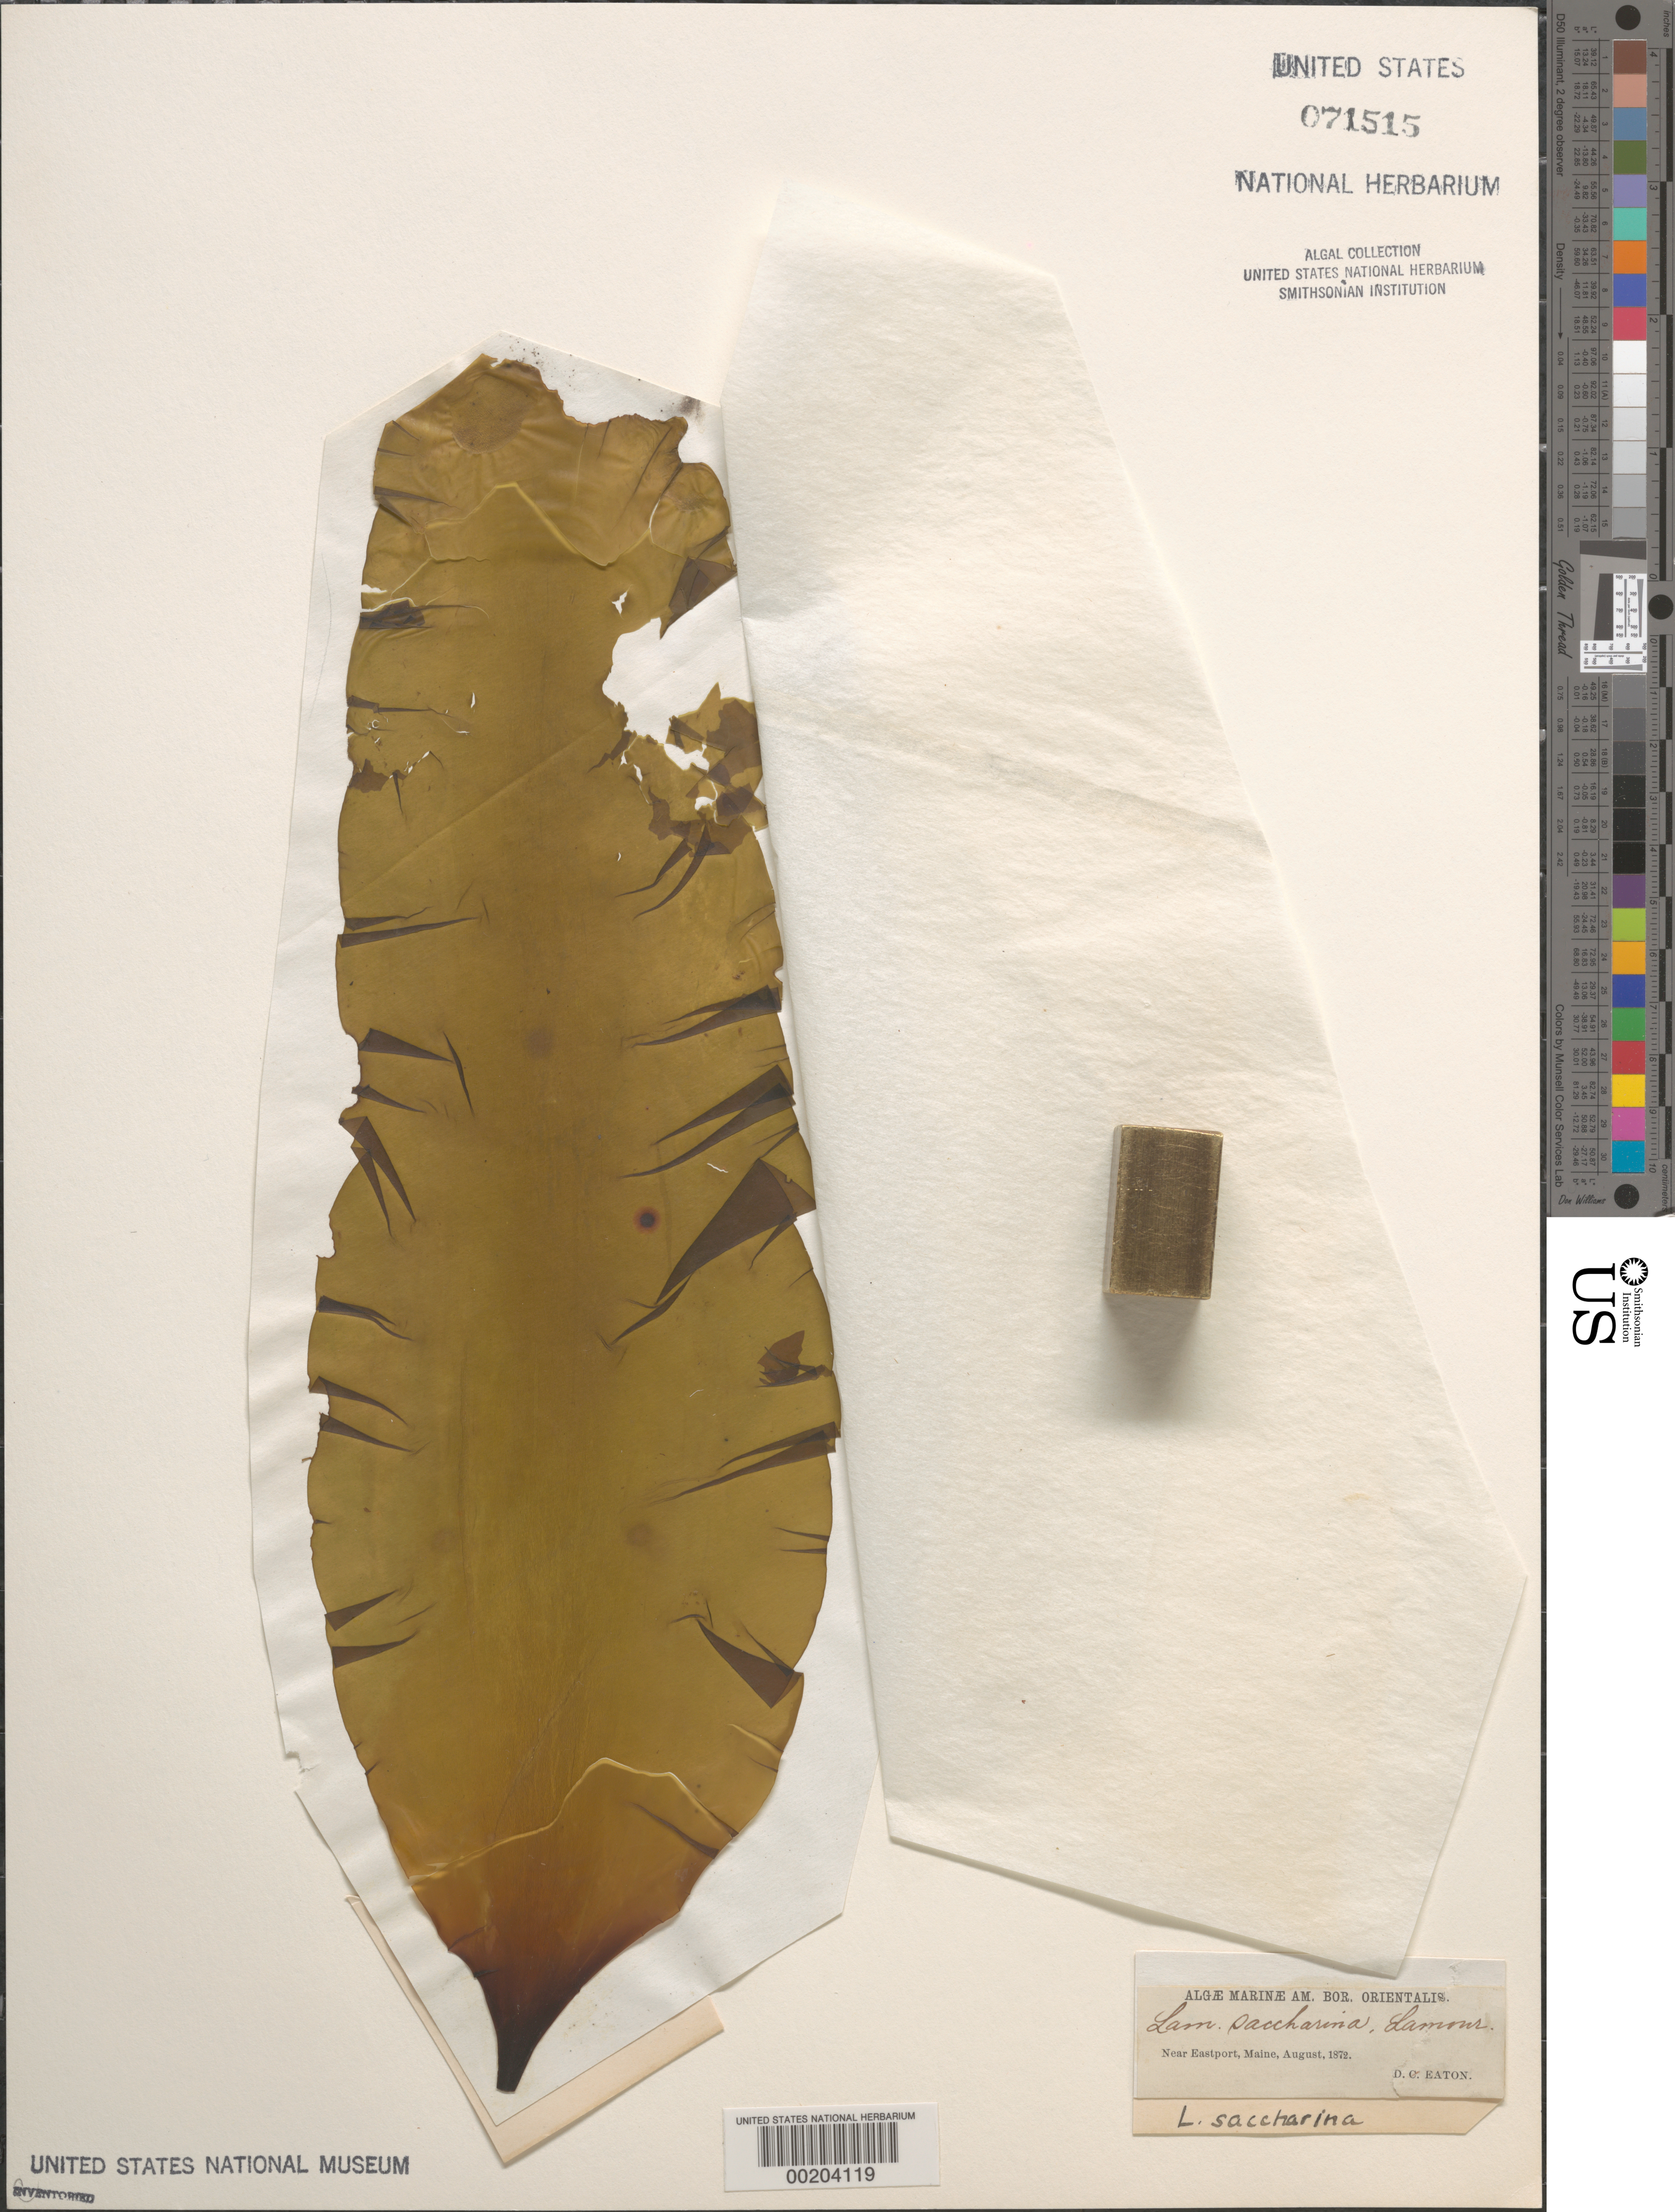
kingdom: Chromista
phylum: Ochrophyta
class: Phaeophyceae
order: Laminariales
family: Laminariaceae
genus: Saccharina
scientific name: Saccharina latissima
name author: C.E. Lane et al.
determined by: Algae name updating Project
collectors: D. C. Eaton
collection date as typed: Aug 1872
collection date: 1872-08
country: United States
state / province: Maine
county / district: Washington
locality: Near Eastport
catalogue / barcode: US 71515